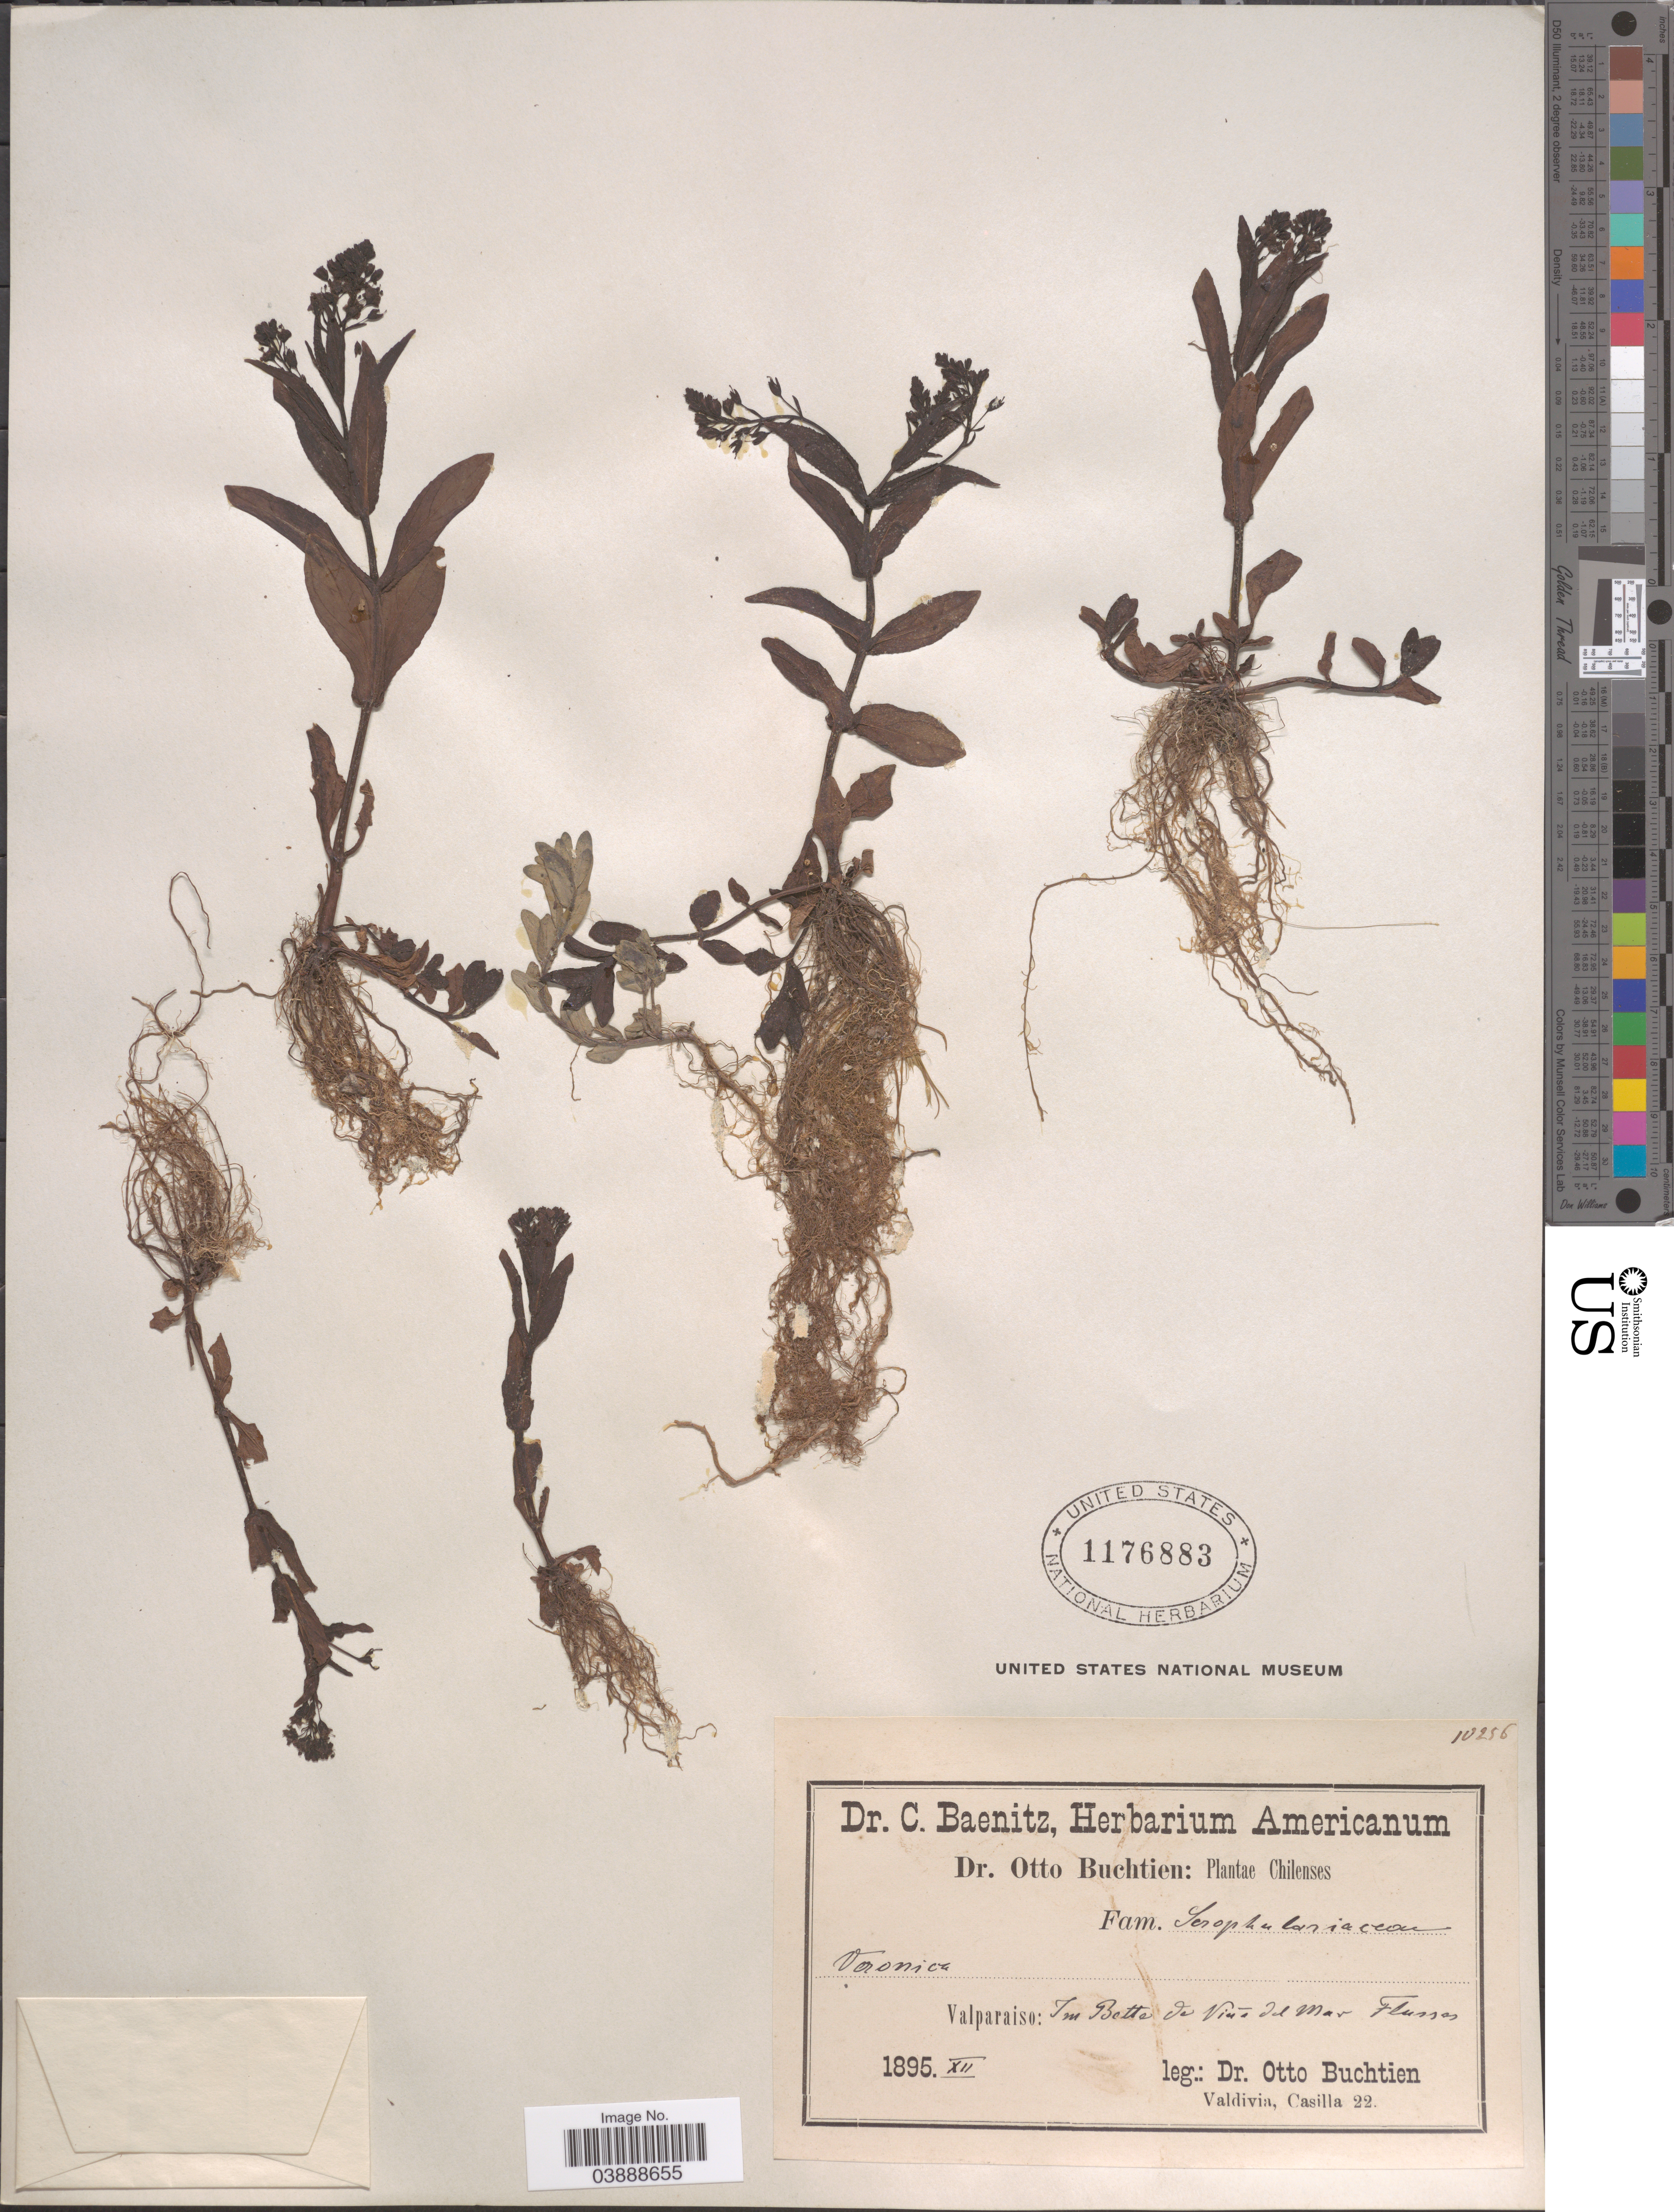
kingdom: Plantae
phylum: Tracheophyta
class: Magnoliopsida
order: Lamiales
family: Plantaginaceae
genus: Veronica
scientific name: Veronica anagallis-aquatica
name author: L.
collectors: O. Buchtien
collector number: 10256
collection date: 1895-12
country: Chile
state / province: Valparaíso (V)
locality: Im Bette du Vina de mar Flussen.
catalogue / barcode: US 1176883